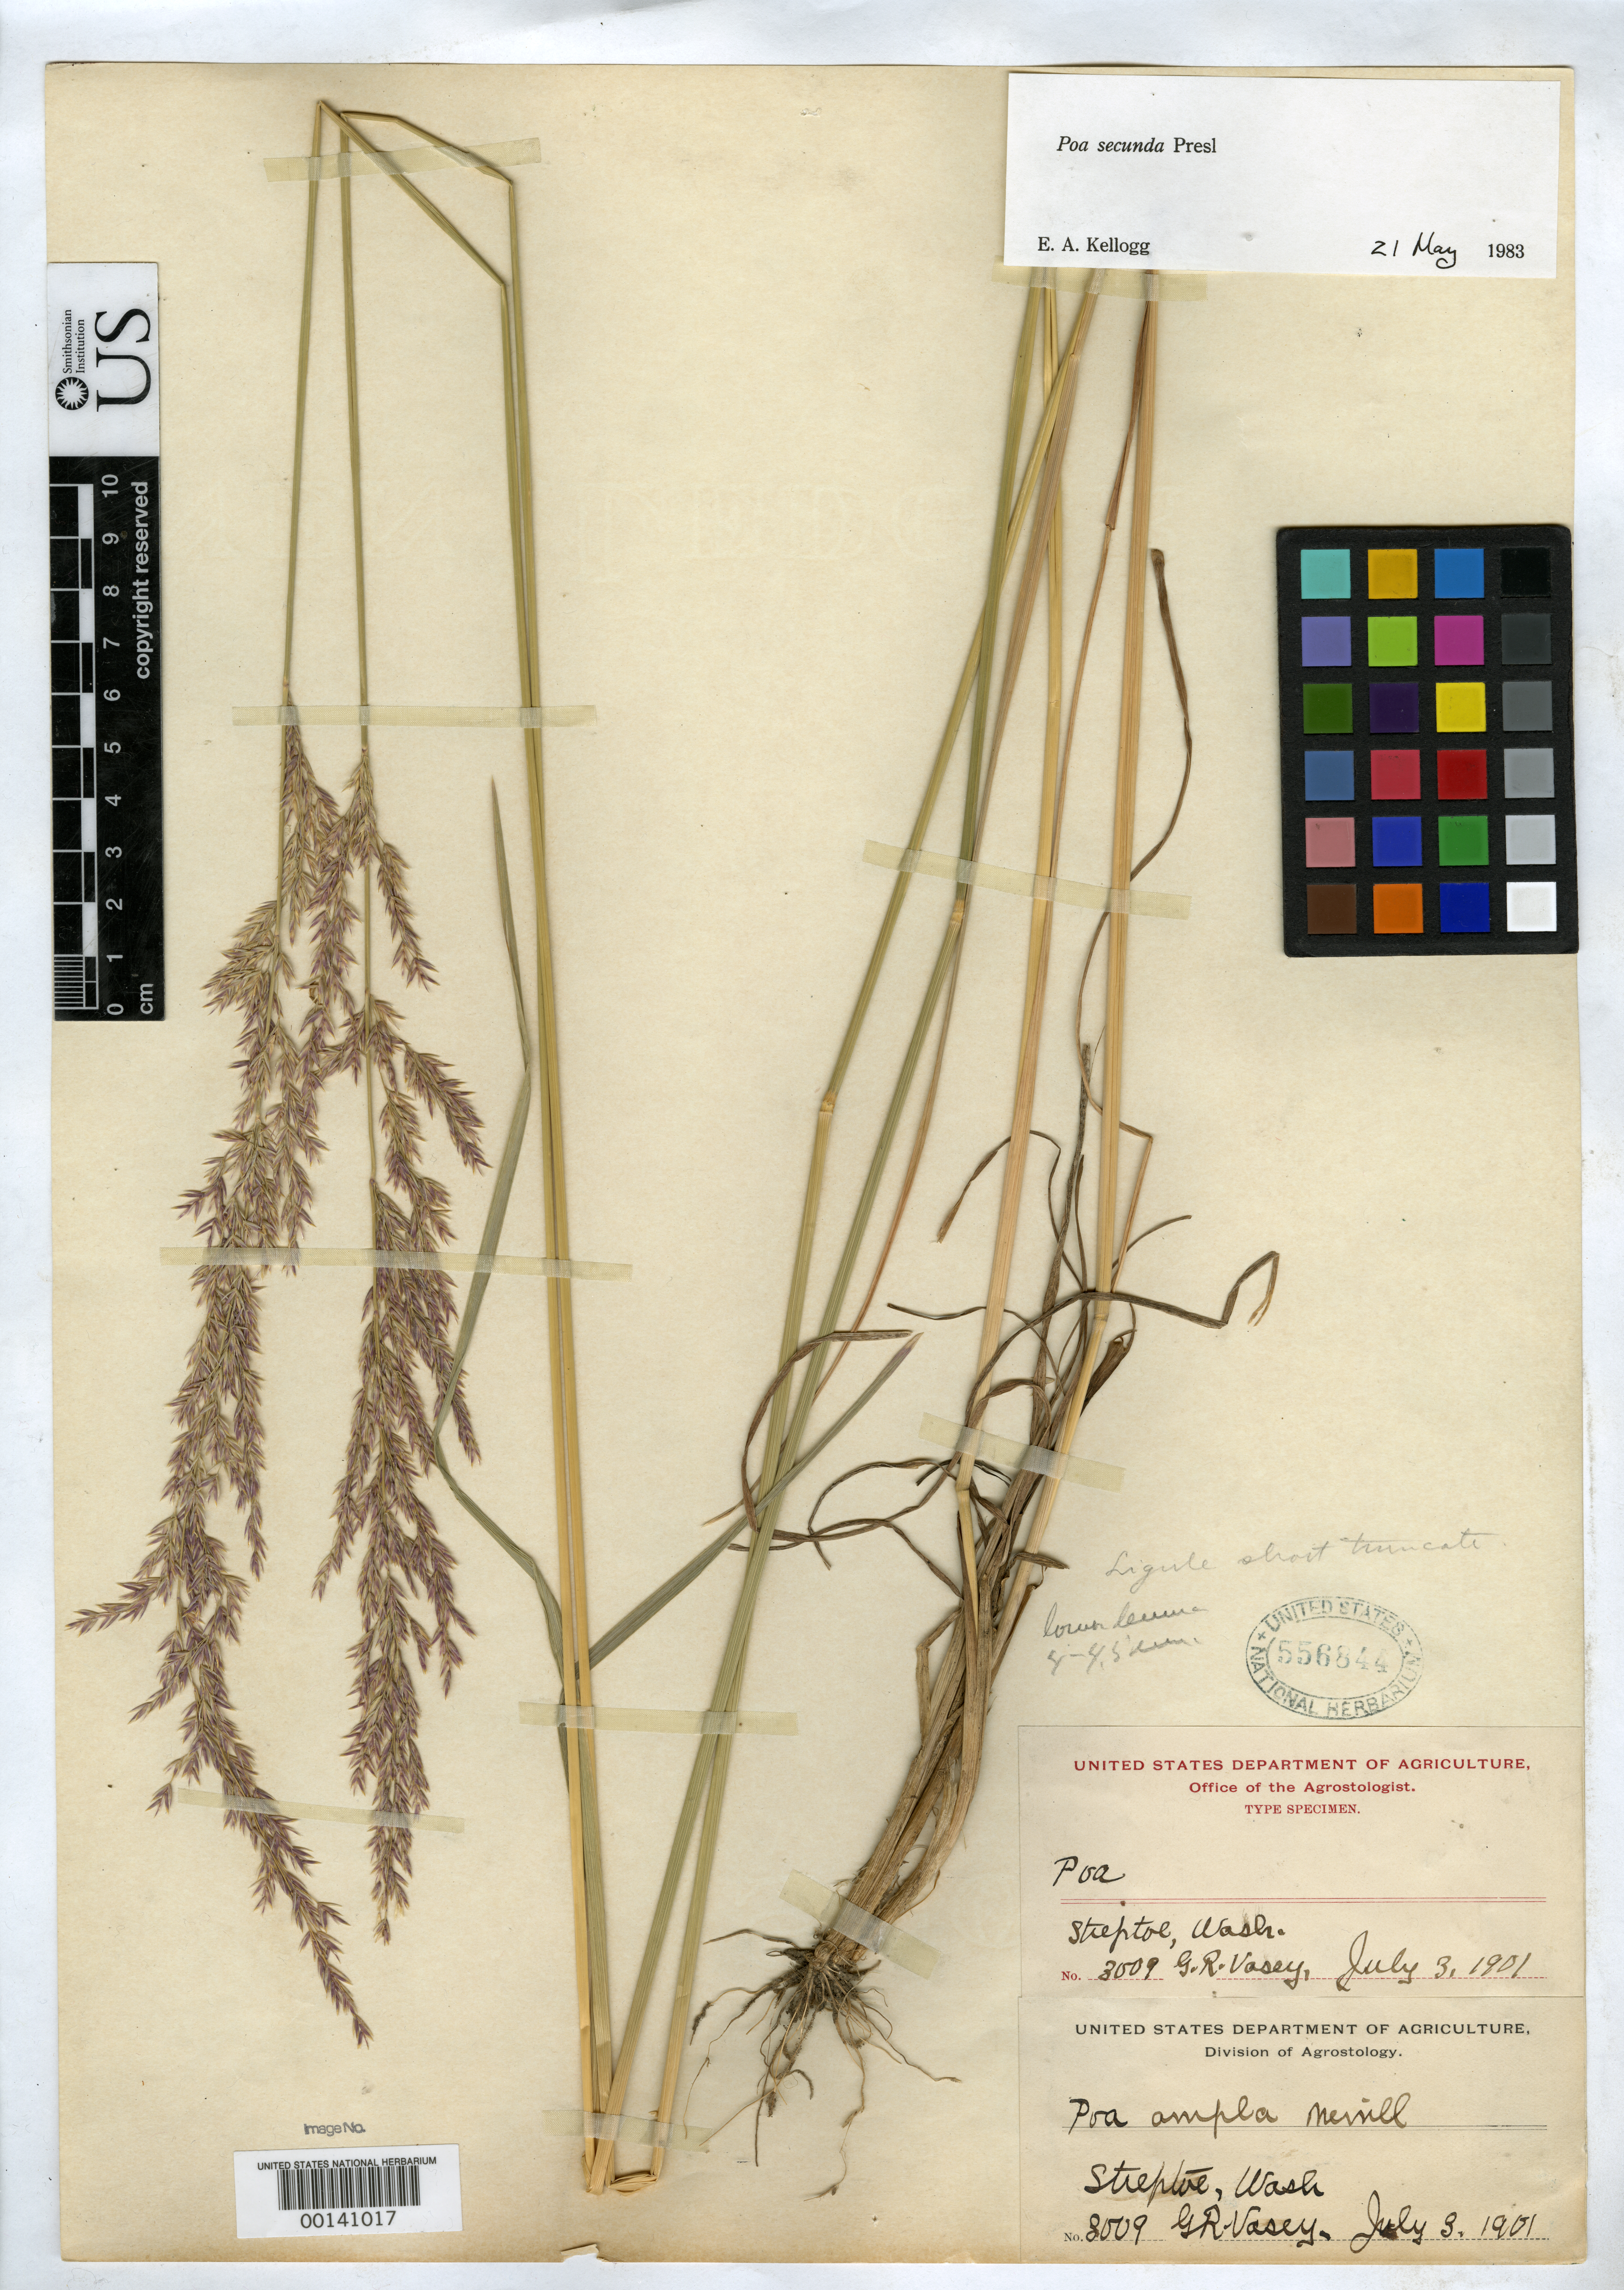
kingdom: Plantae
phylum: Tracheophyta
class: Liliopsida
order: Poales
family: Poaceae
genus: Poa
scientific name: Poa ampla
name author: Merr.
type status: Isotype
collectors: G. R. Vasey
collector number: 3009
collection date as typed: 03 Jul 1901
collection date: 1901-07-03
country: United States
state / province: Washington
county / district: Whitman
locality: Steptoe.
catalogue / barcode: US 556844